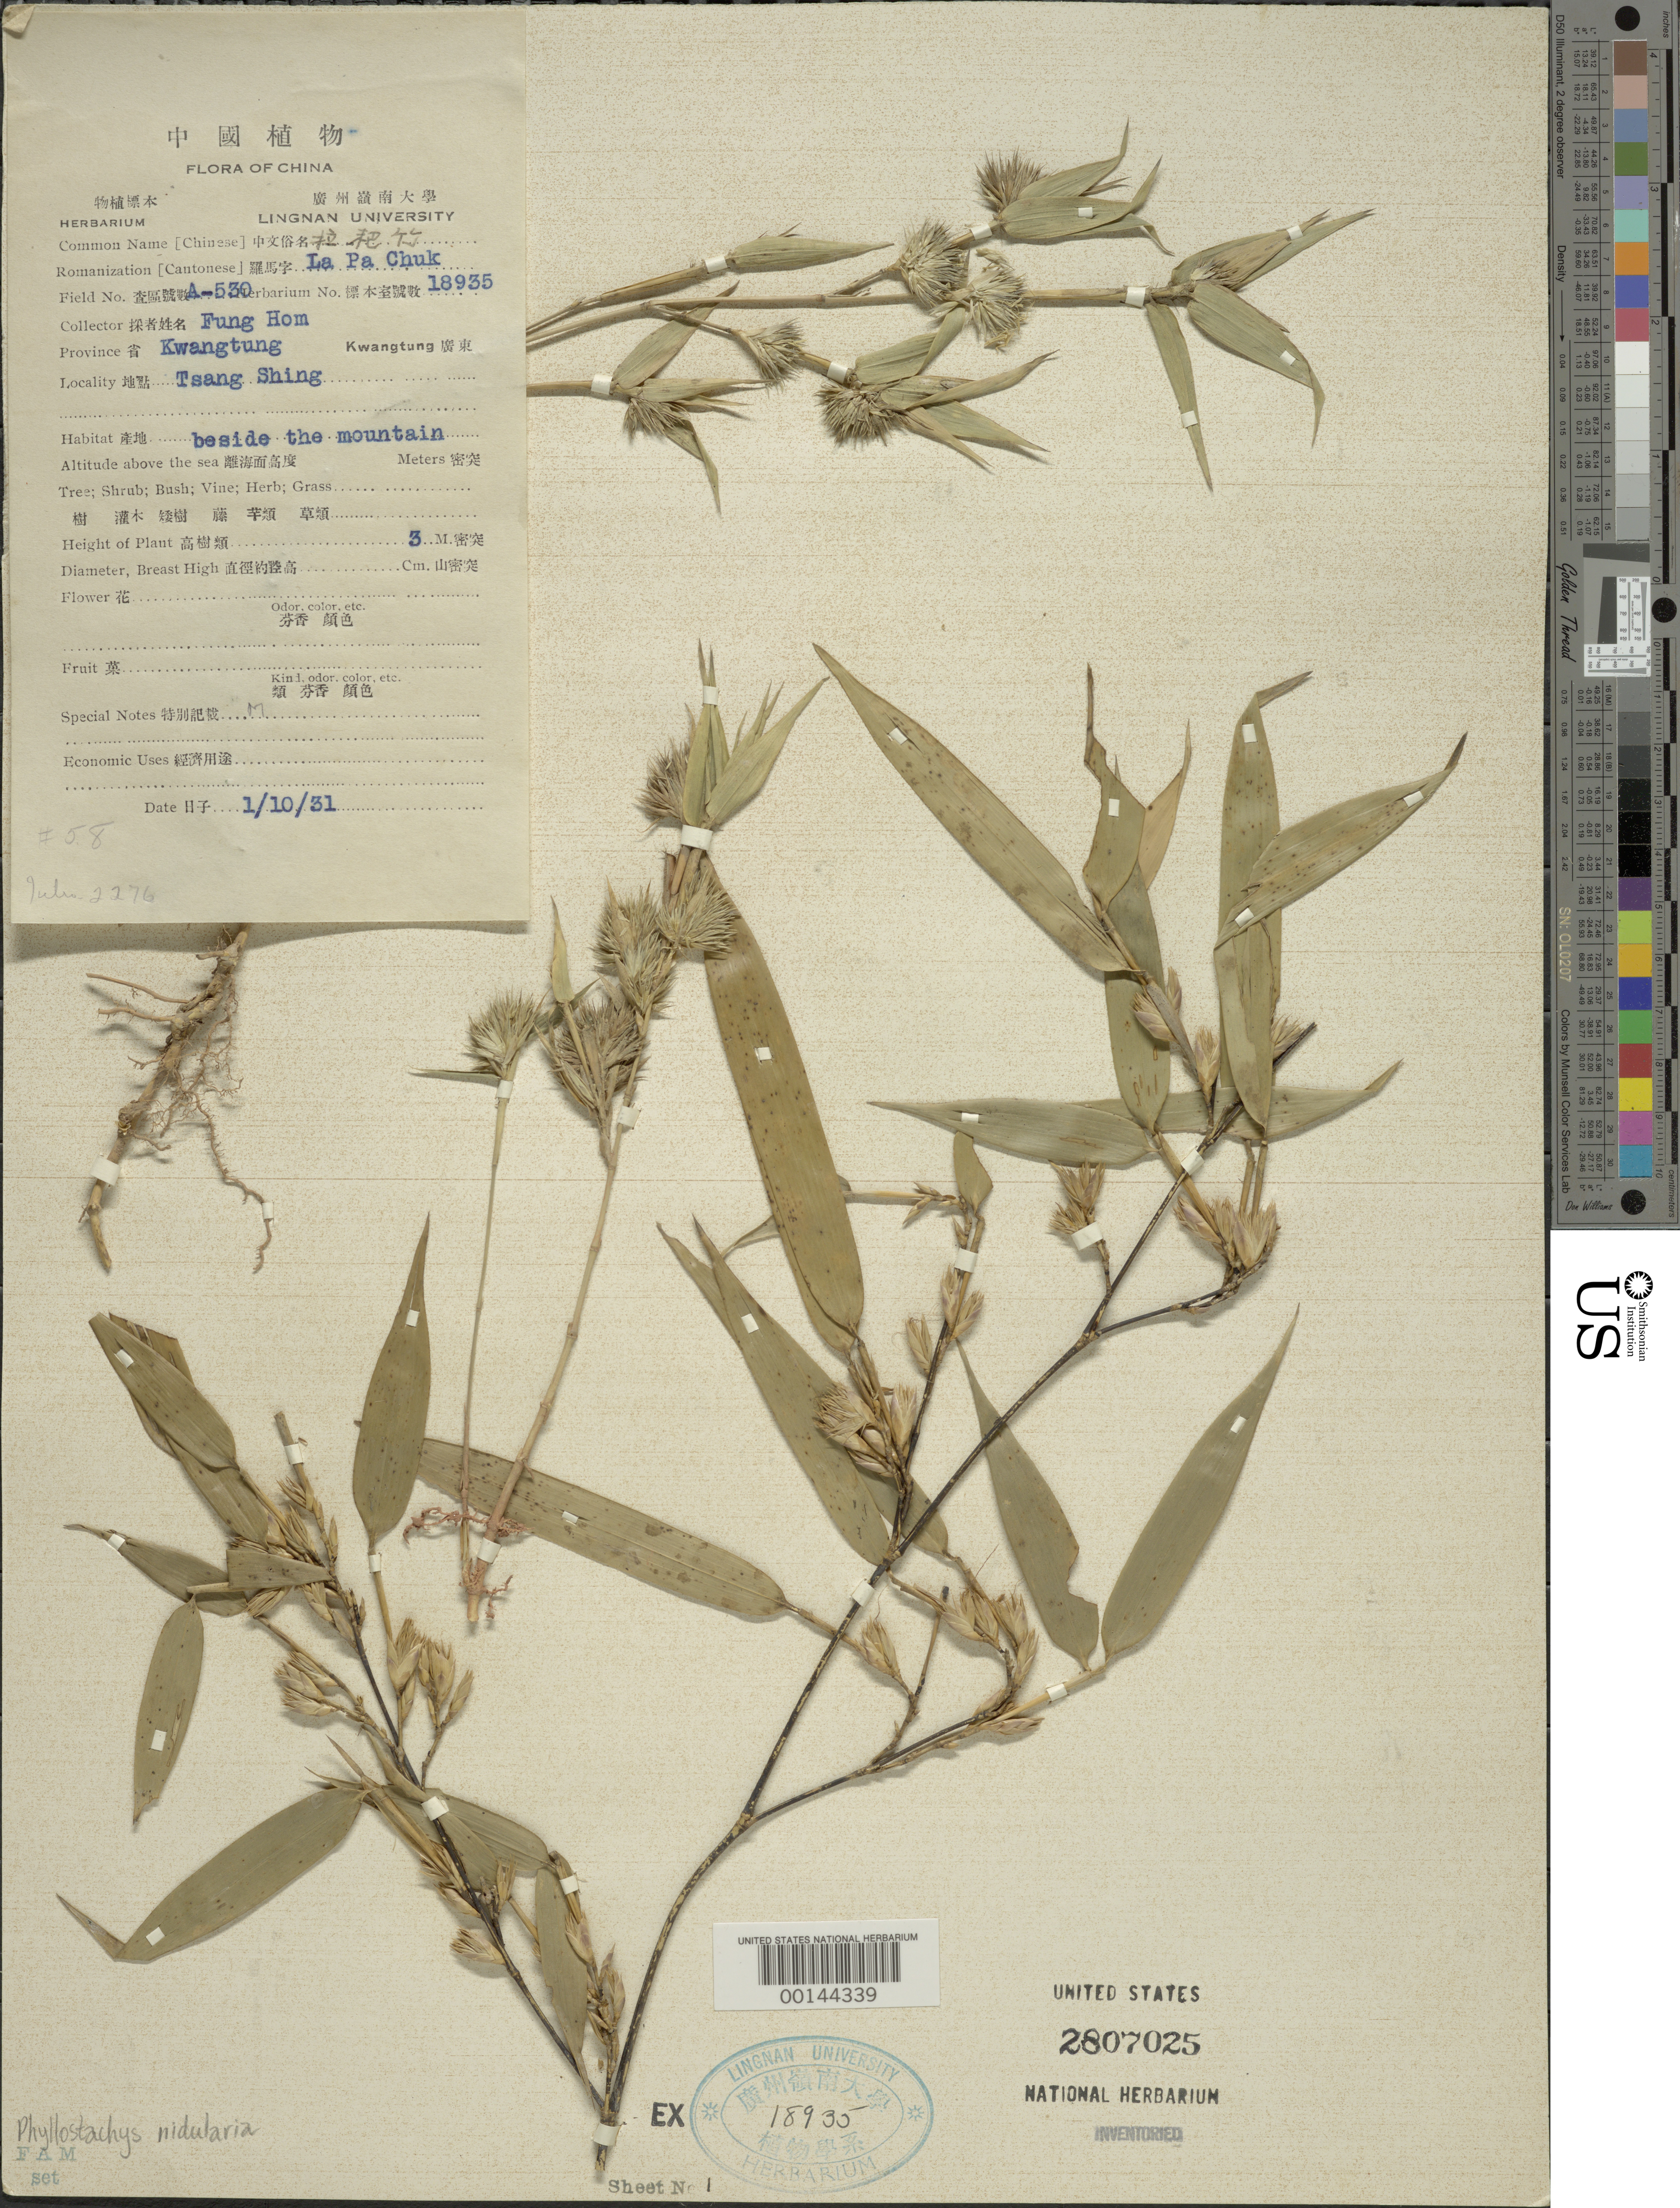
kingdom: Plantae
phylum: Tracheophyta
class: Liliopsida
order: Poales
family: Poaceae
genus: Phyllostachys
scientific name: Phyllostachys nidularia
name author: Munro ex Fenzi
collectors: H. L. Fung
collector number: A-530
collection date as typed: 10 Jan 1931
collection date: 1931-01-10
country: China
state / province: Guangdong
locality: Tsang shing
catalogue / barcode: US 2807025